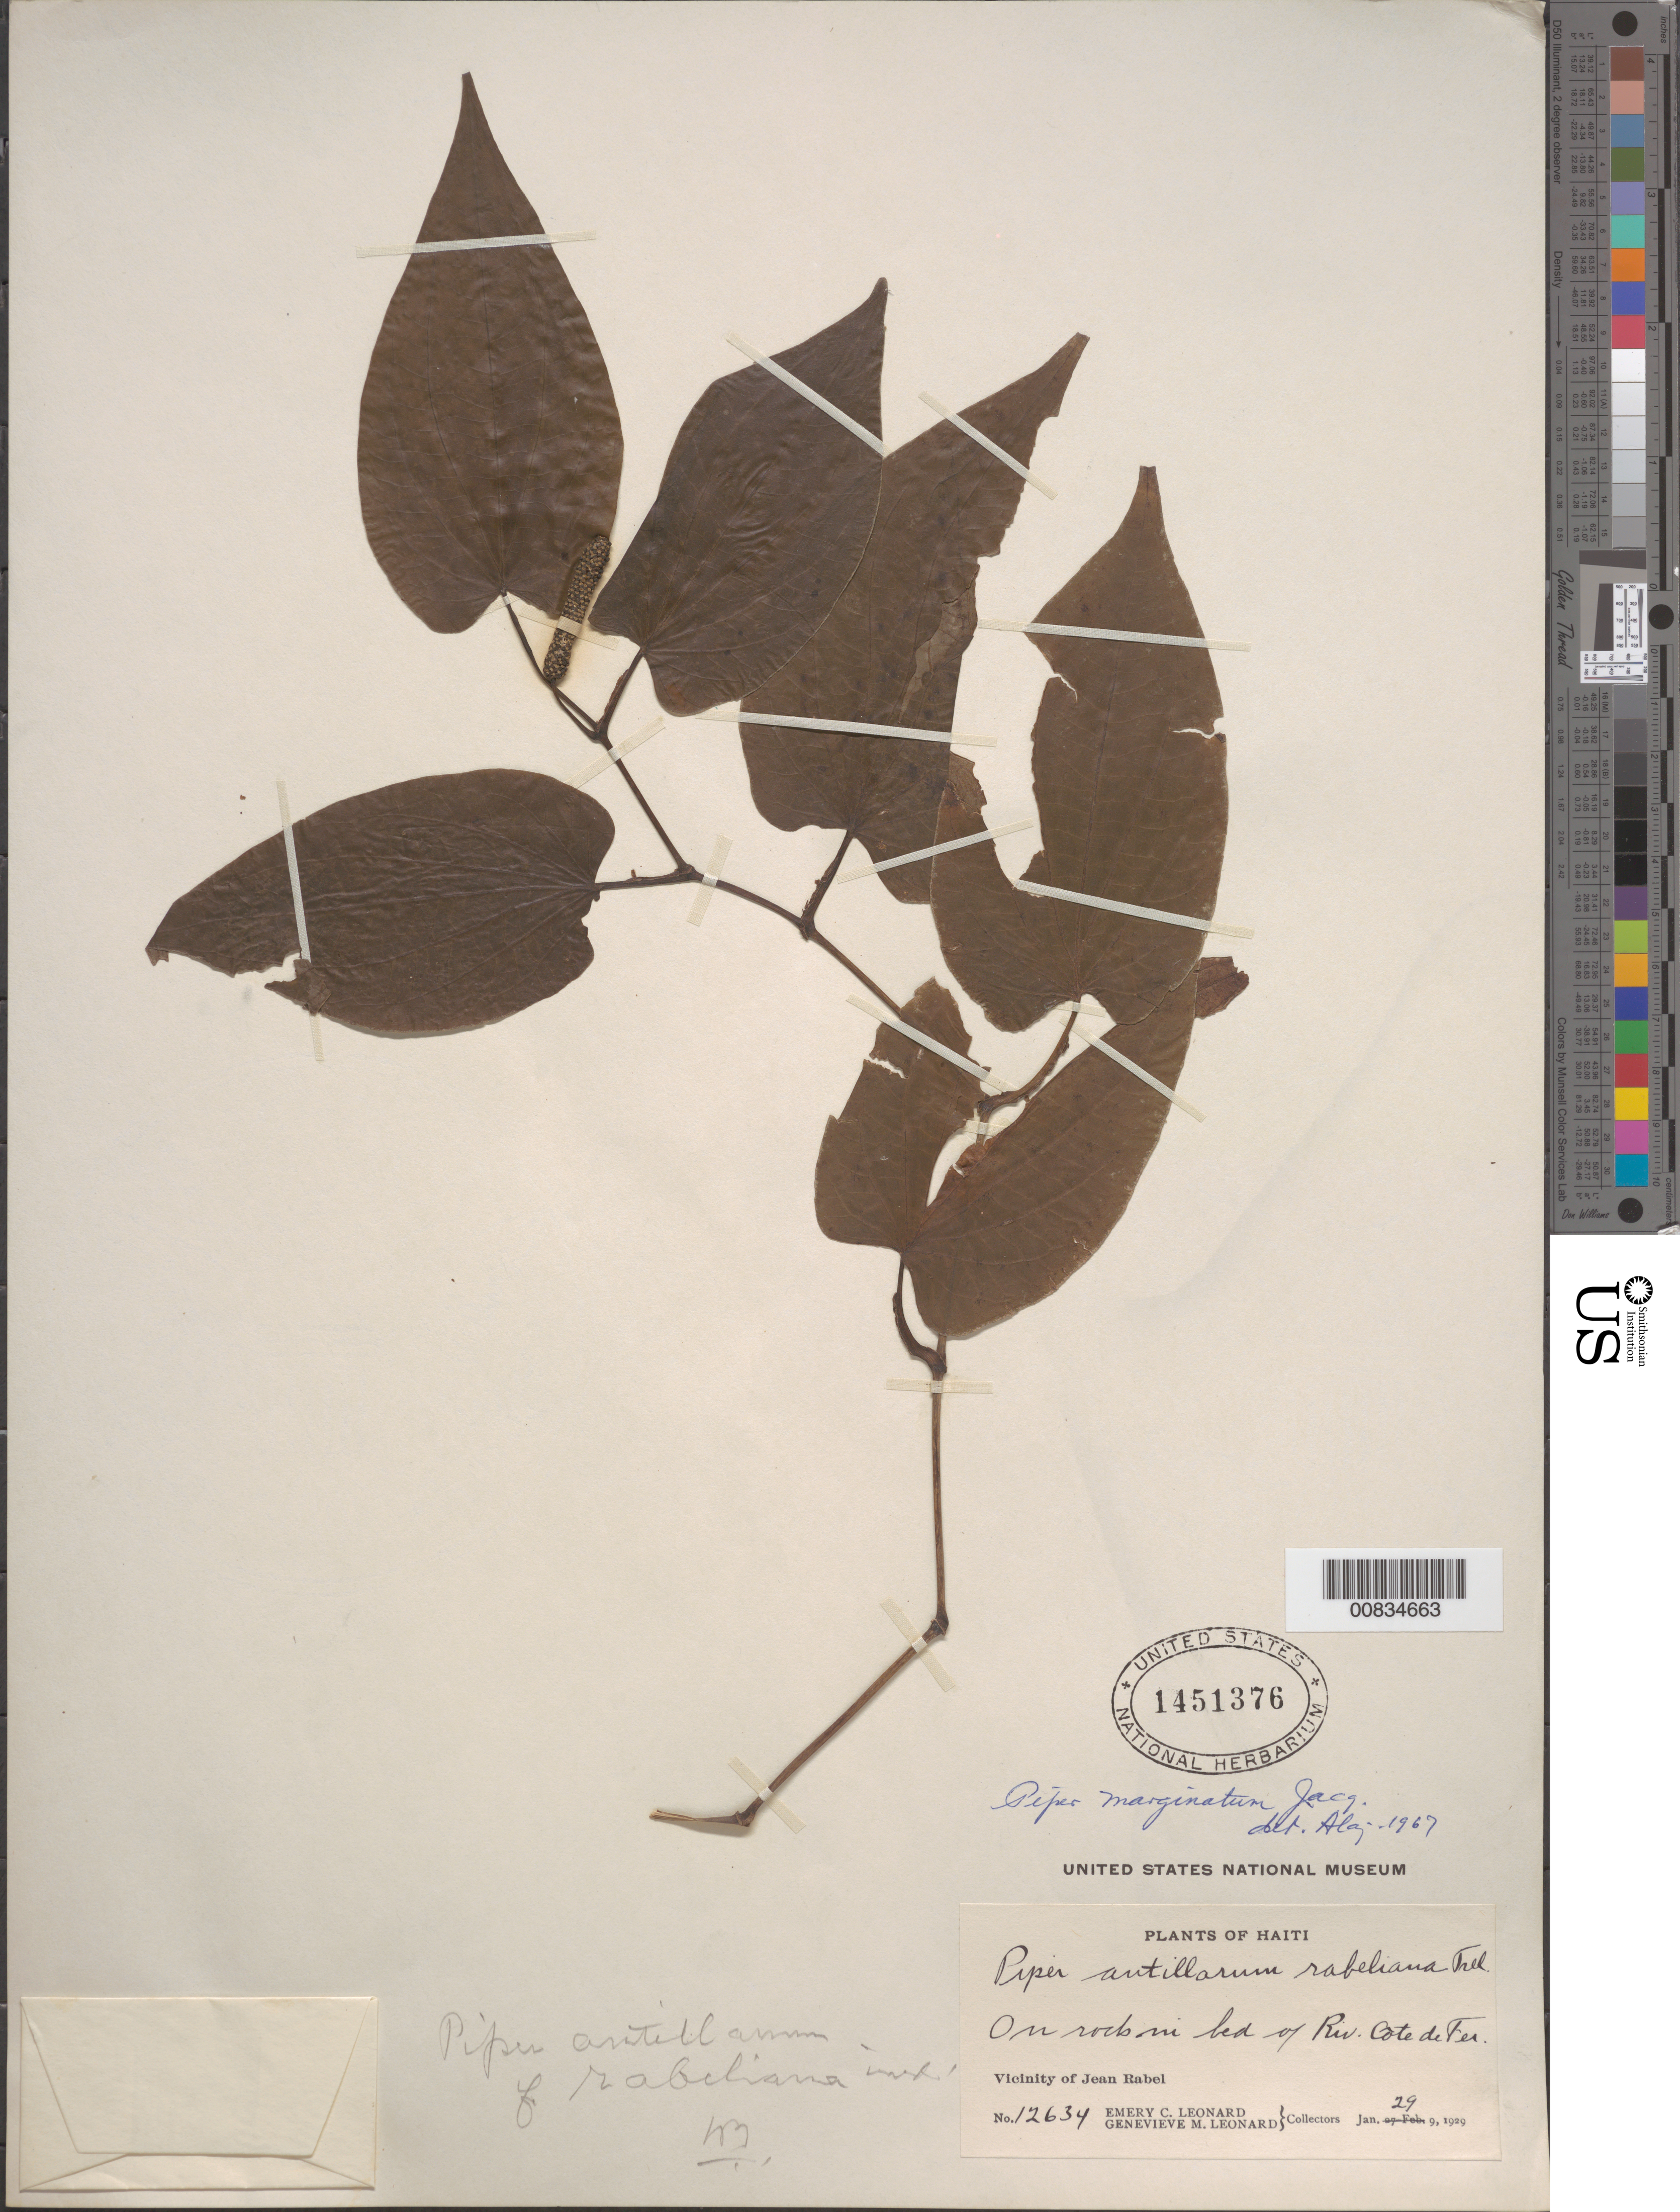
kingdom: Plantae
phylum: Tracheophyta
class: Magnoliopsida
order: Piperales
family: Piperaceae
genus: Piper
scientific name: Piper marginatum var. domatiiferum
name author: Trel.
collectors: E. C. Leonard & G. M. Leonard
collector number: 12634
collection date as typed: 29 Jan 1929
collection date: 1929-01-29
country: Haiti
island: Hispaniola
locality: Vicinity of Jean Rabel. Riv.Côte-de-Fer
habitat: On rock in bed of river.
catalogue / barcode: US 1451376